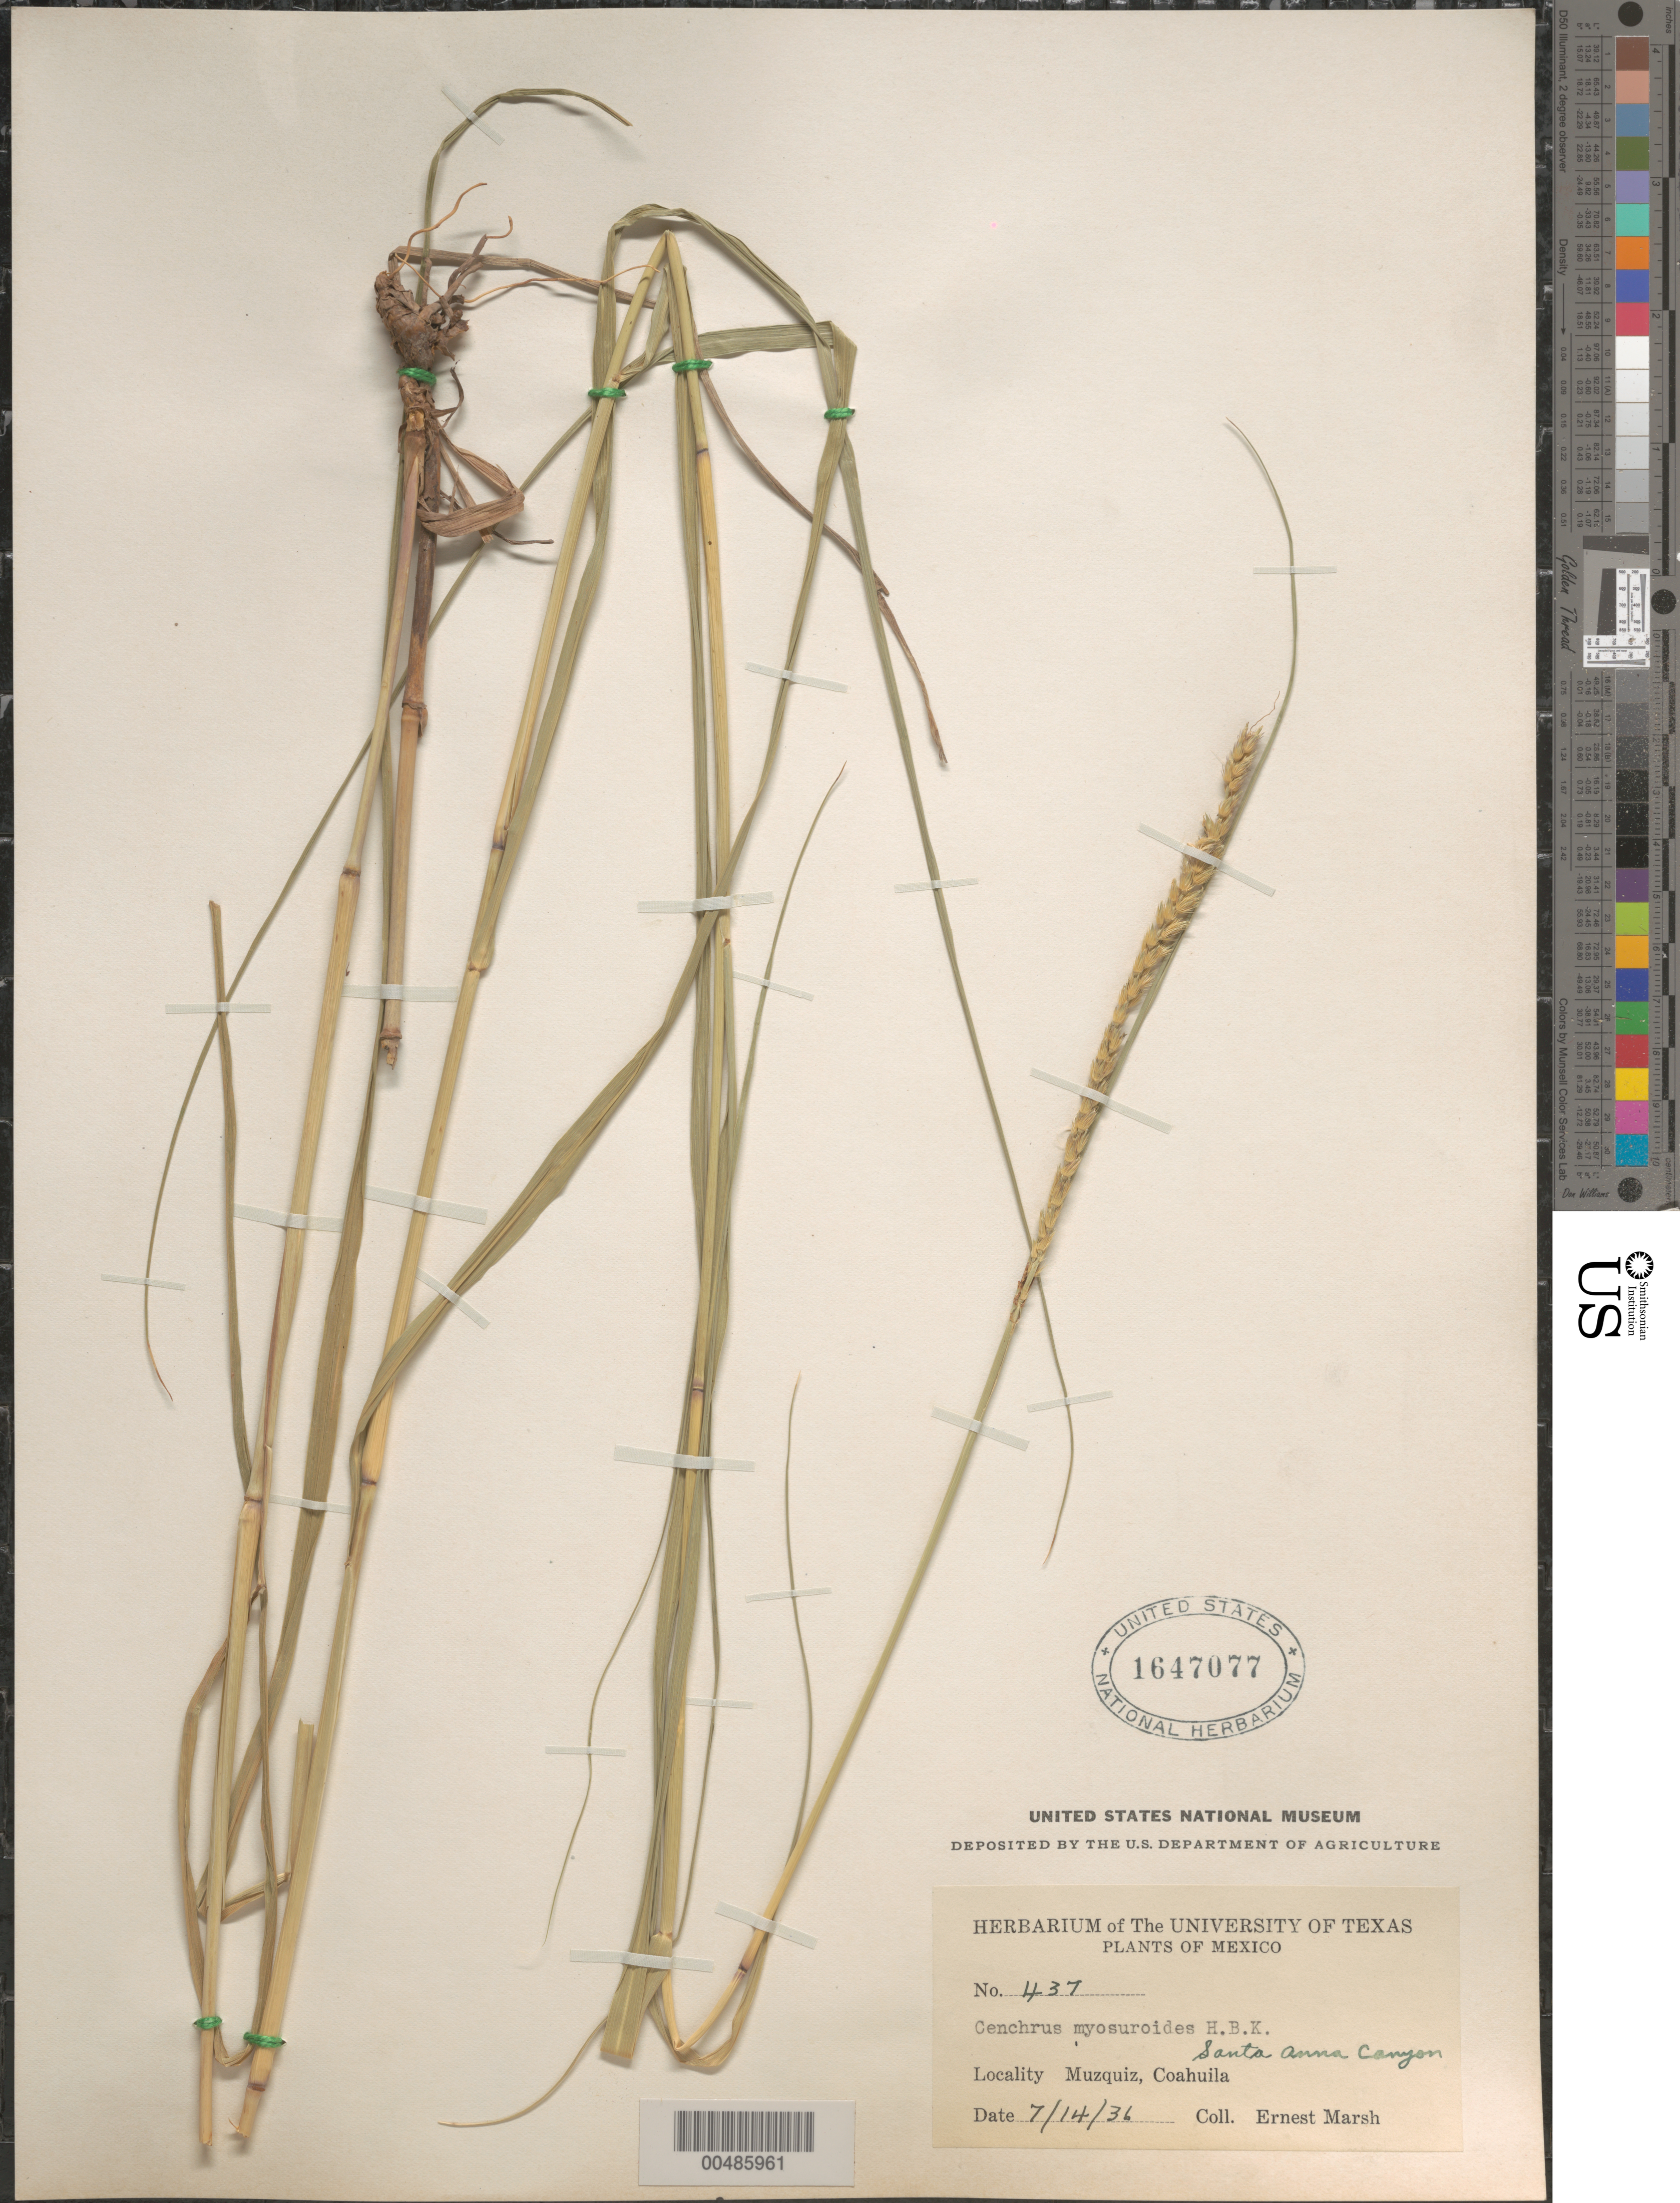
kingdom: Plantae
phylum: Tracheophyta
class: Liliopsida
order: Poales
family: Poaceae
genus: Cenchrus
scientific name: Cenchrus myosuroides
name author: Kunth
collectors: E. Marsh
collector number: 437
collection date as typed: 14 Jul 1936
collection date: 1936-07-14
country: Mexico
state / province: Coahuila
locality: Muzquiz, Santa Anna Canyon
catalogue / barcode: US 1647077